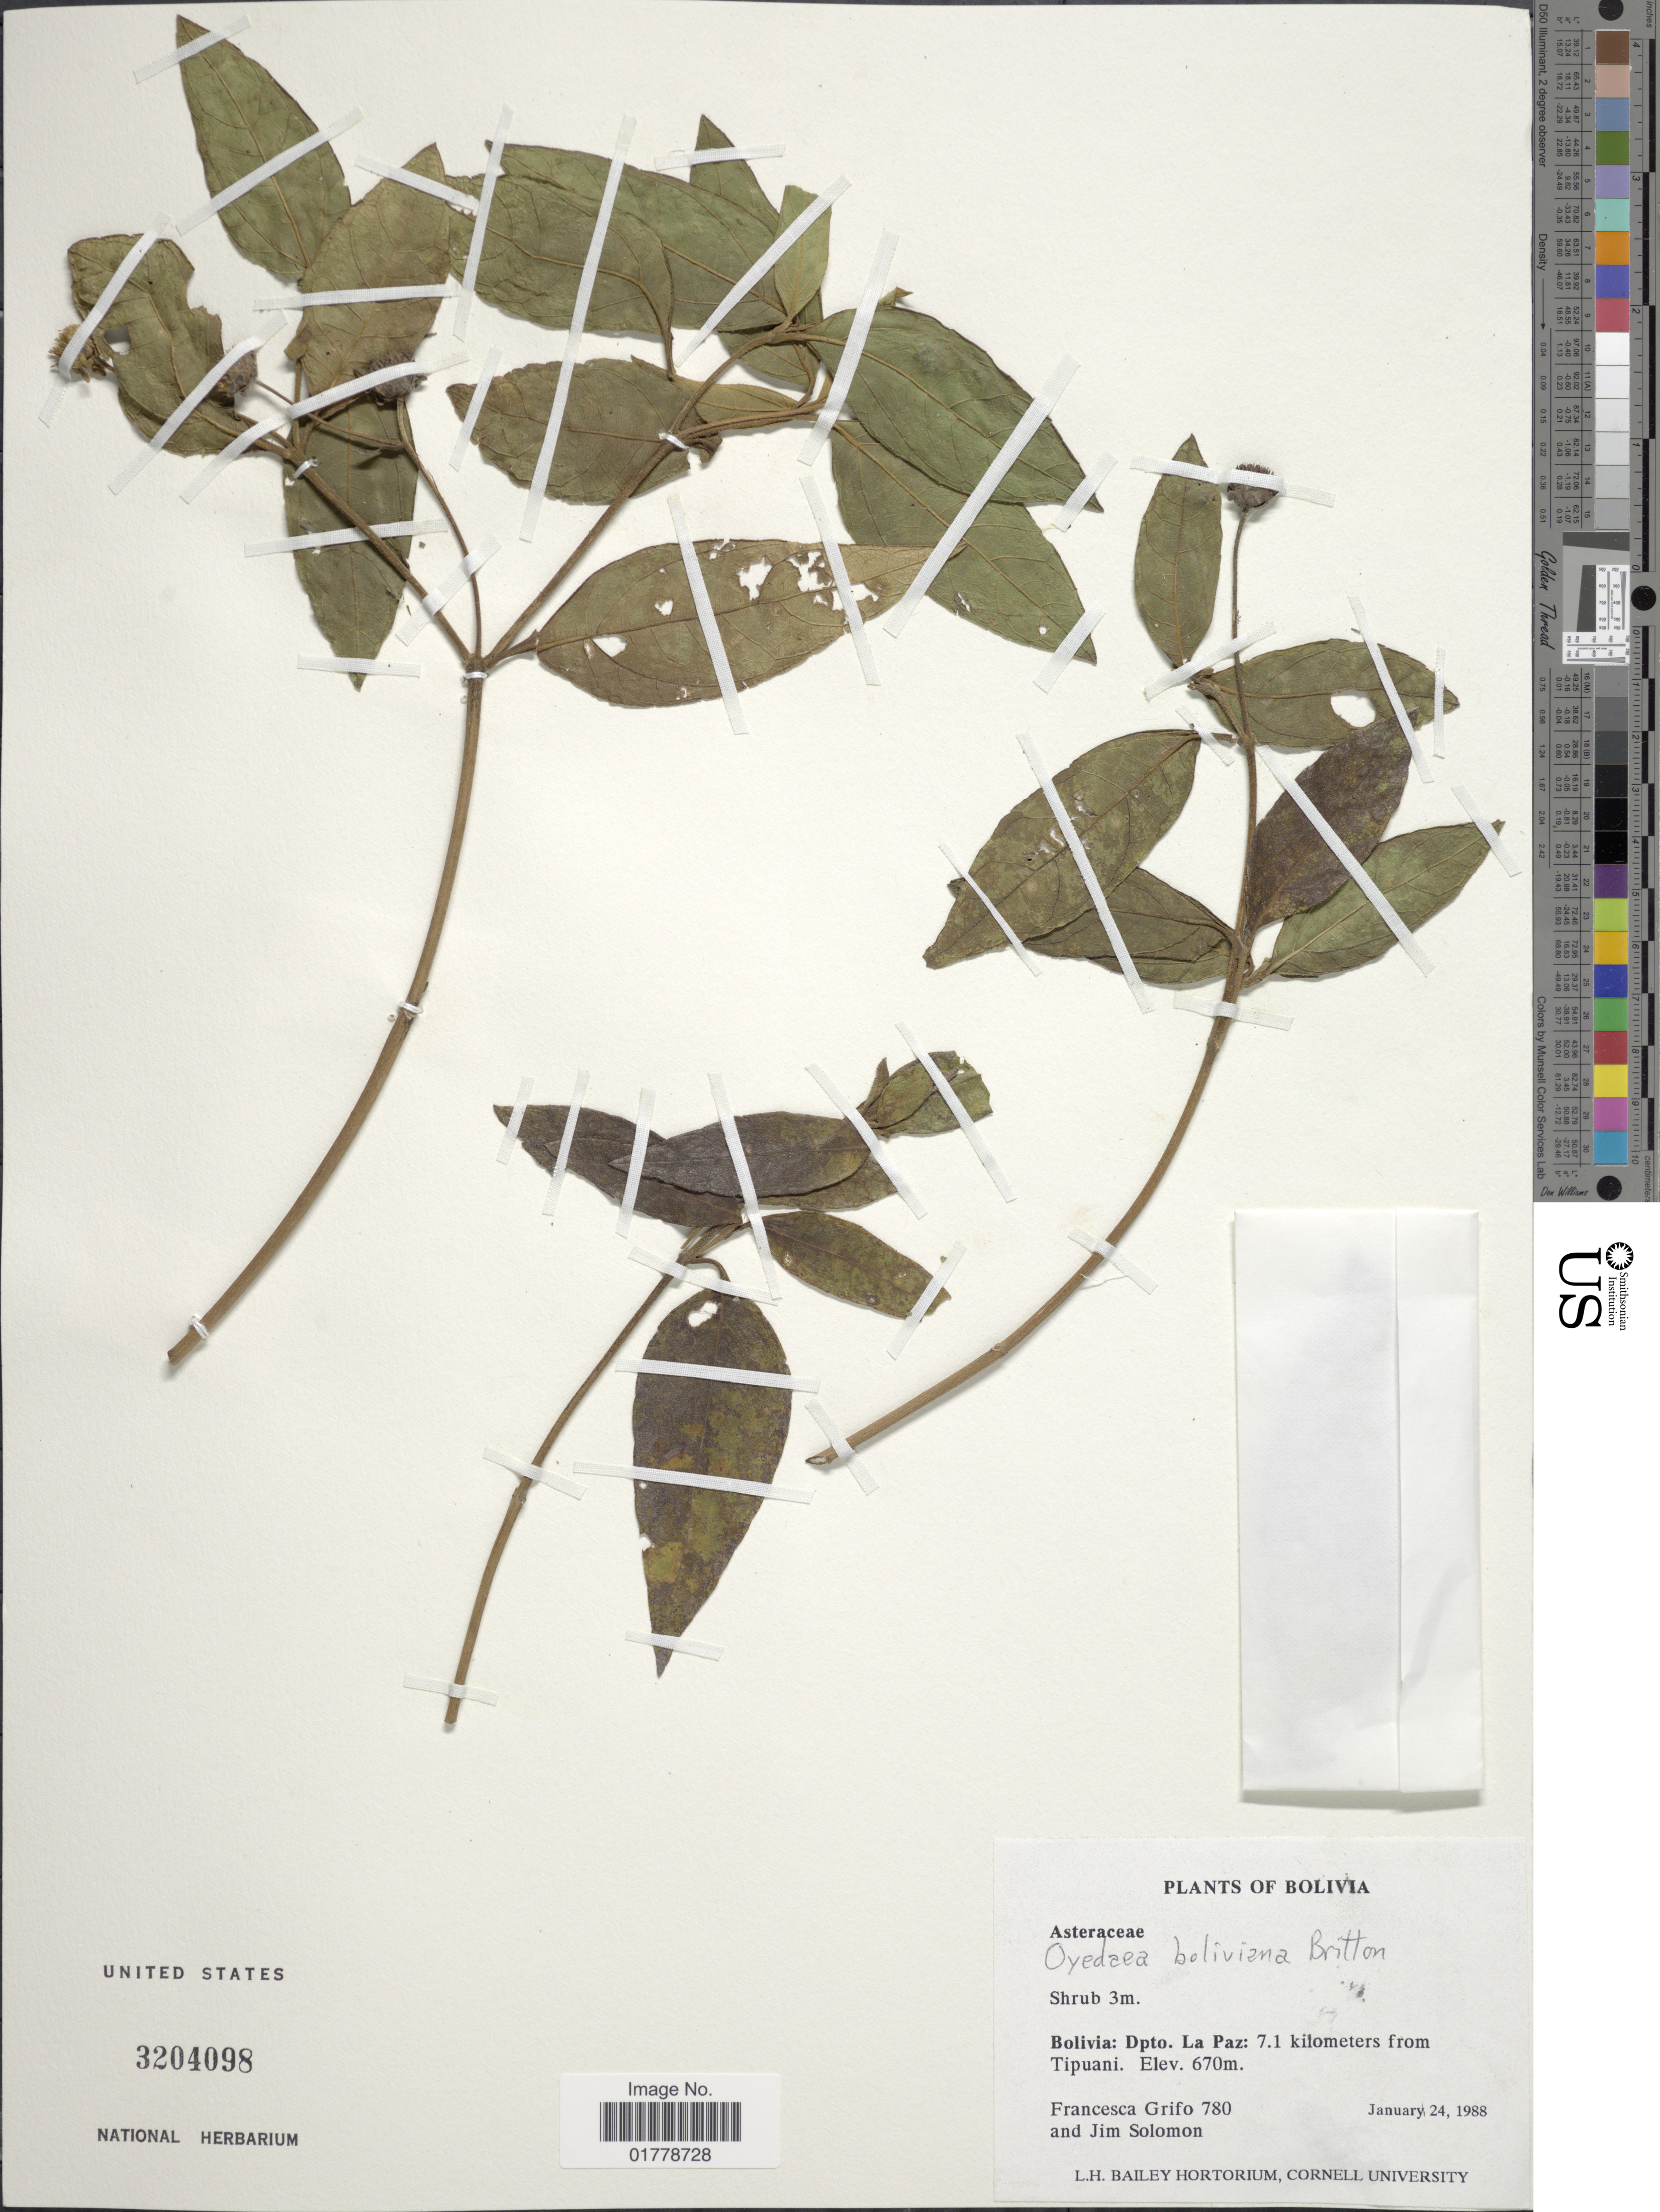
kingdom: Plantae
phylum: Tracheophyta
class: Magnoliopsida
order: Asterales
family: Asteraceae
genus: Oyedaea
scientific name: Oyedaea boliviana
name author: Britton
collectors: F. Grifo & J. Solomon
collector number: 780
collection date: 1988-01-24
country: Bolivia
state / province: La Paz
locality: Bolivia: Dpto. La Paz: 7.1 kilometers from Tipuani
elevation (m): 670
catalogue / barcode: US 3204098